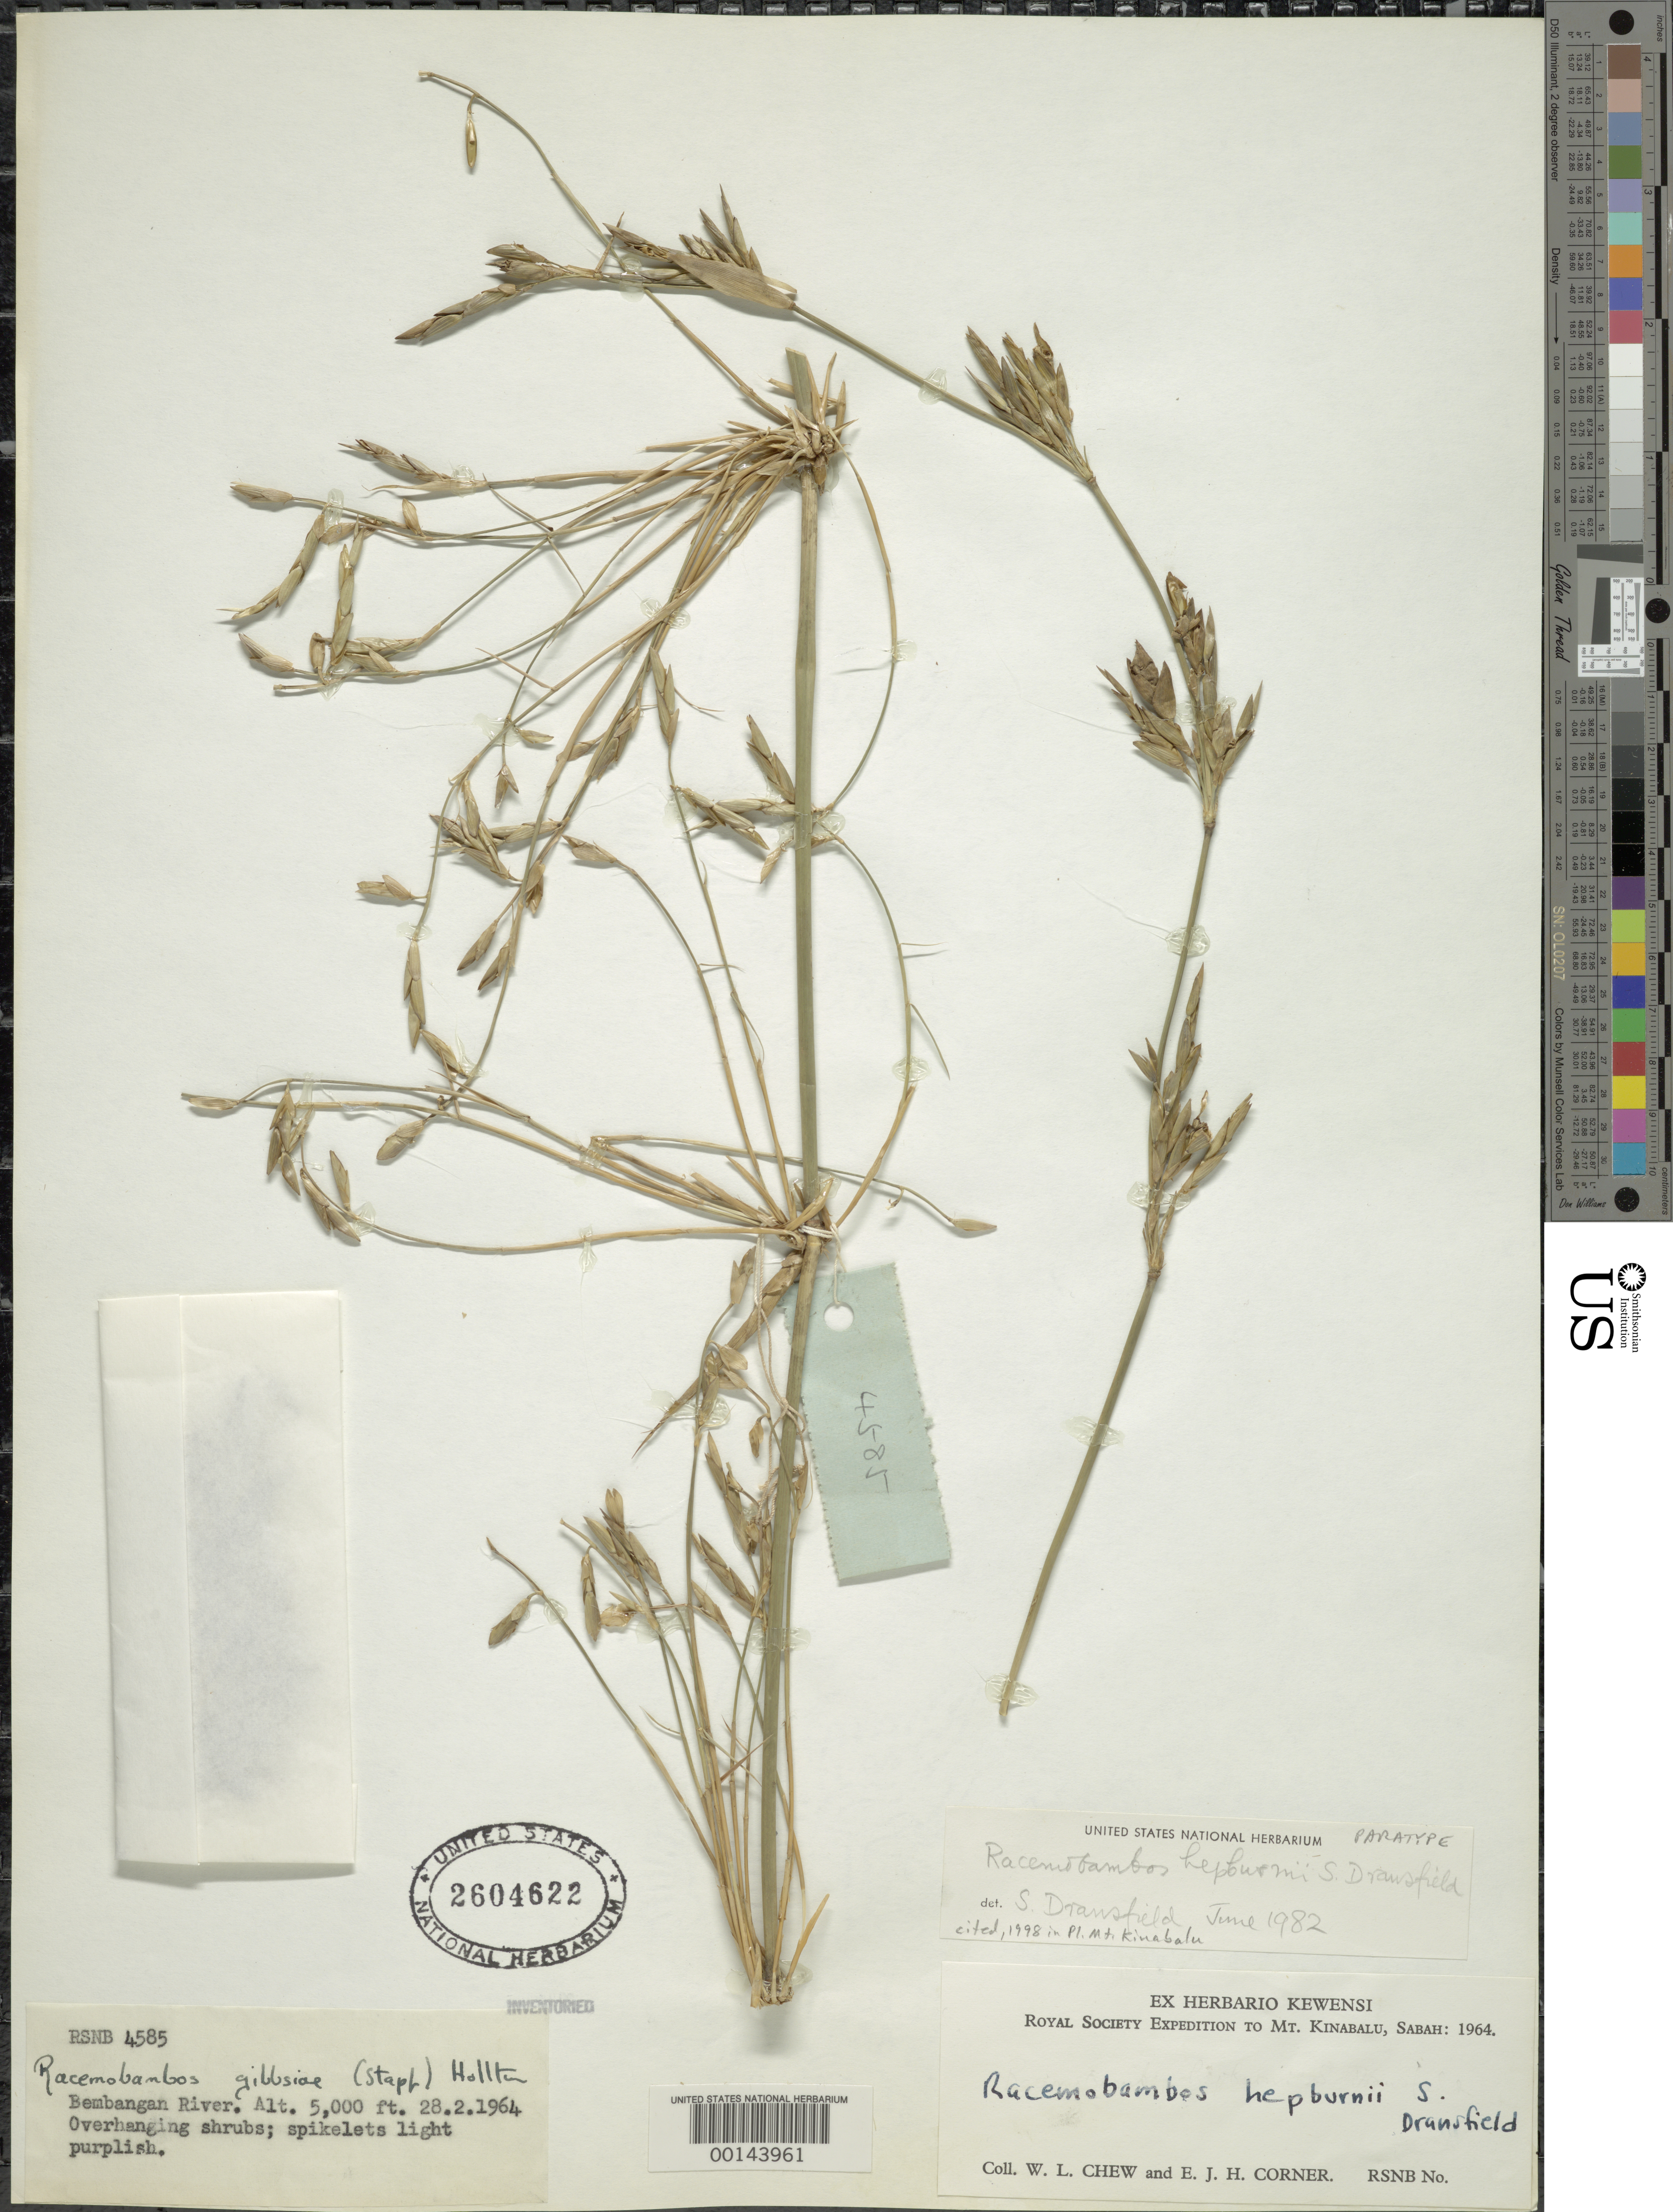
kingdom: Plantae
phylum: Tracheophyta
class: Liliopsida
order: Poales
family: Poaceae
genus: Racemobambos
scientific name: Racemobambos hepburnii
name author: S. Dransf.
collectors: W. Chew & E. Corner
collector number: Rsnb 4585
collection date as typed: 28 Feb 1964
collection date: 1964-02-28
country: Malaysia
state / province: Sabah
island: Borneo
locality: Bembangan rv.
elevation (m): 1525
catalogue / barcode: US 2604622